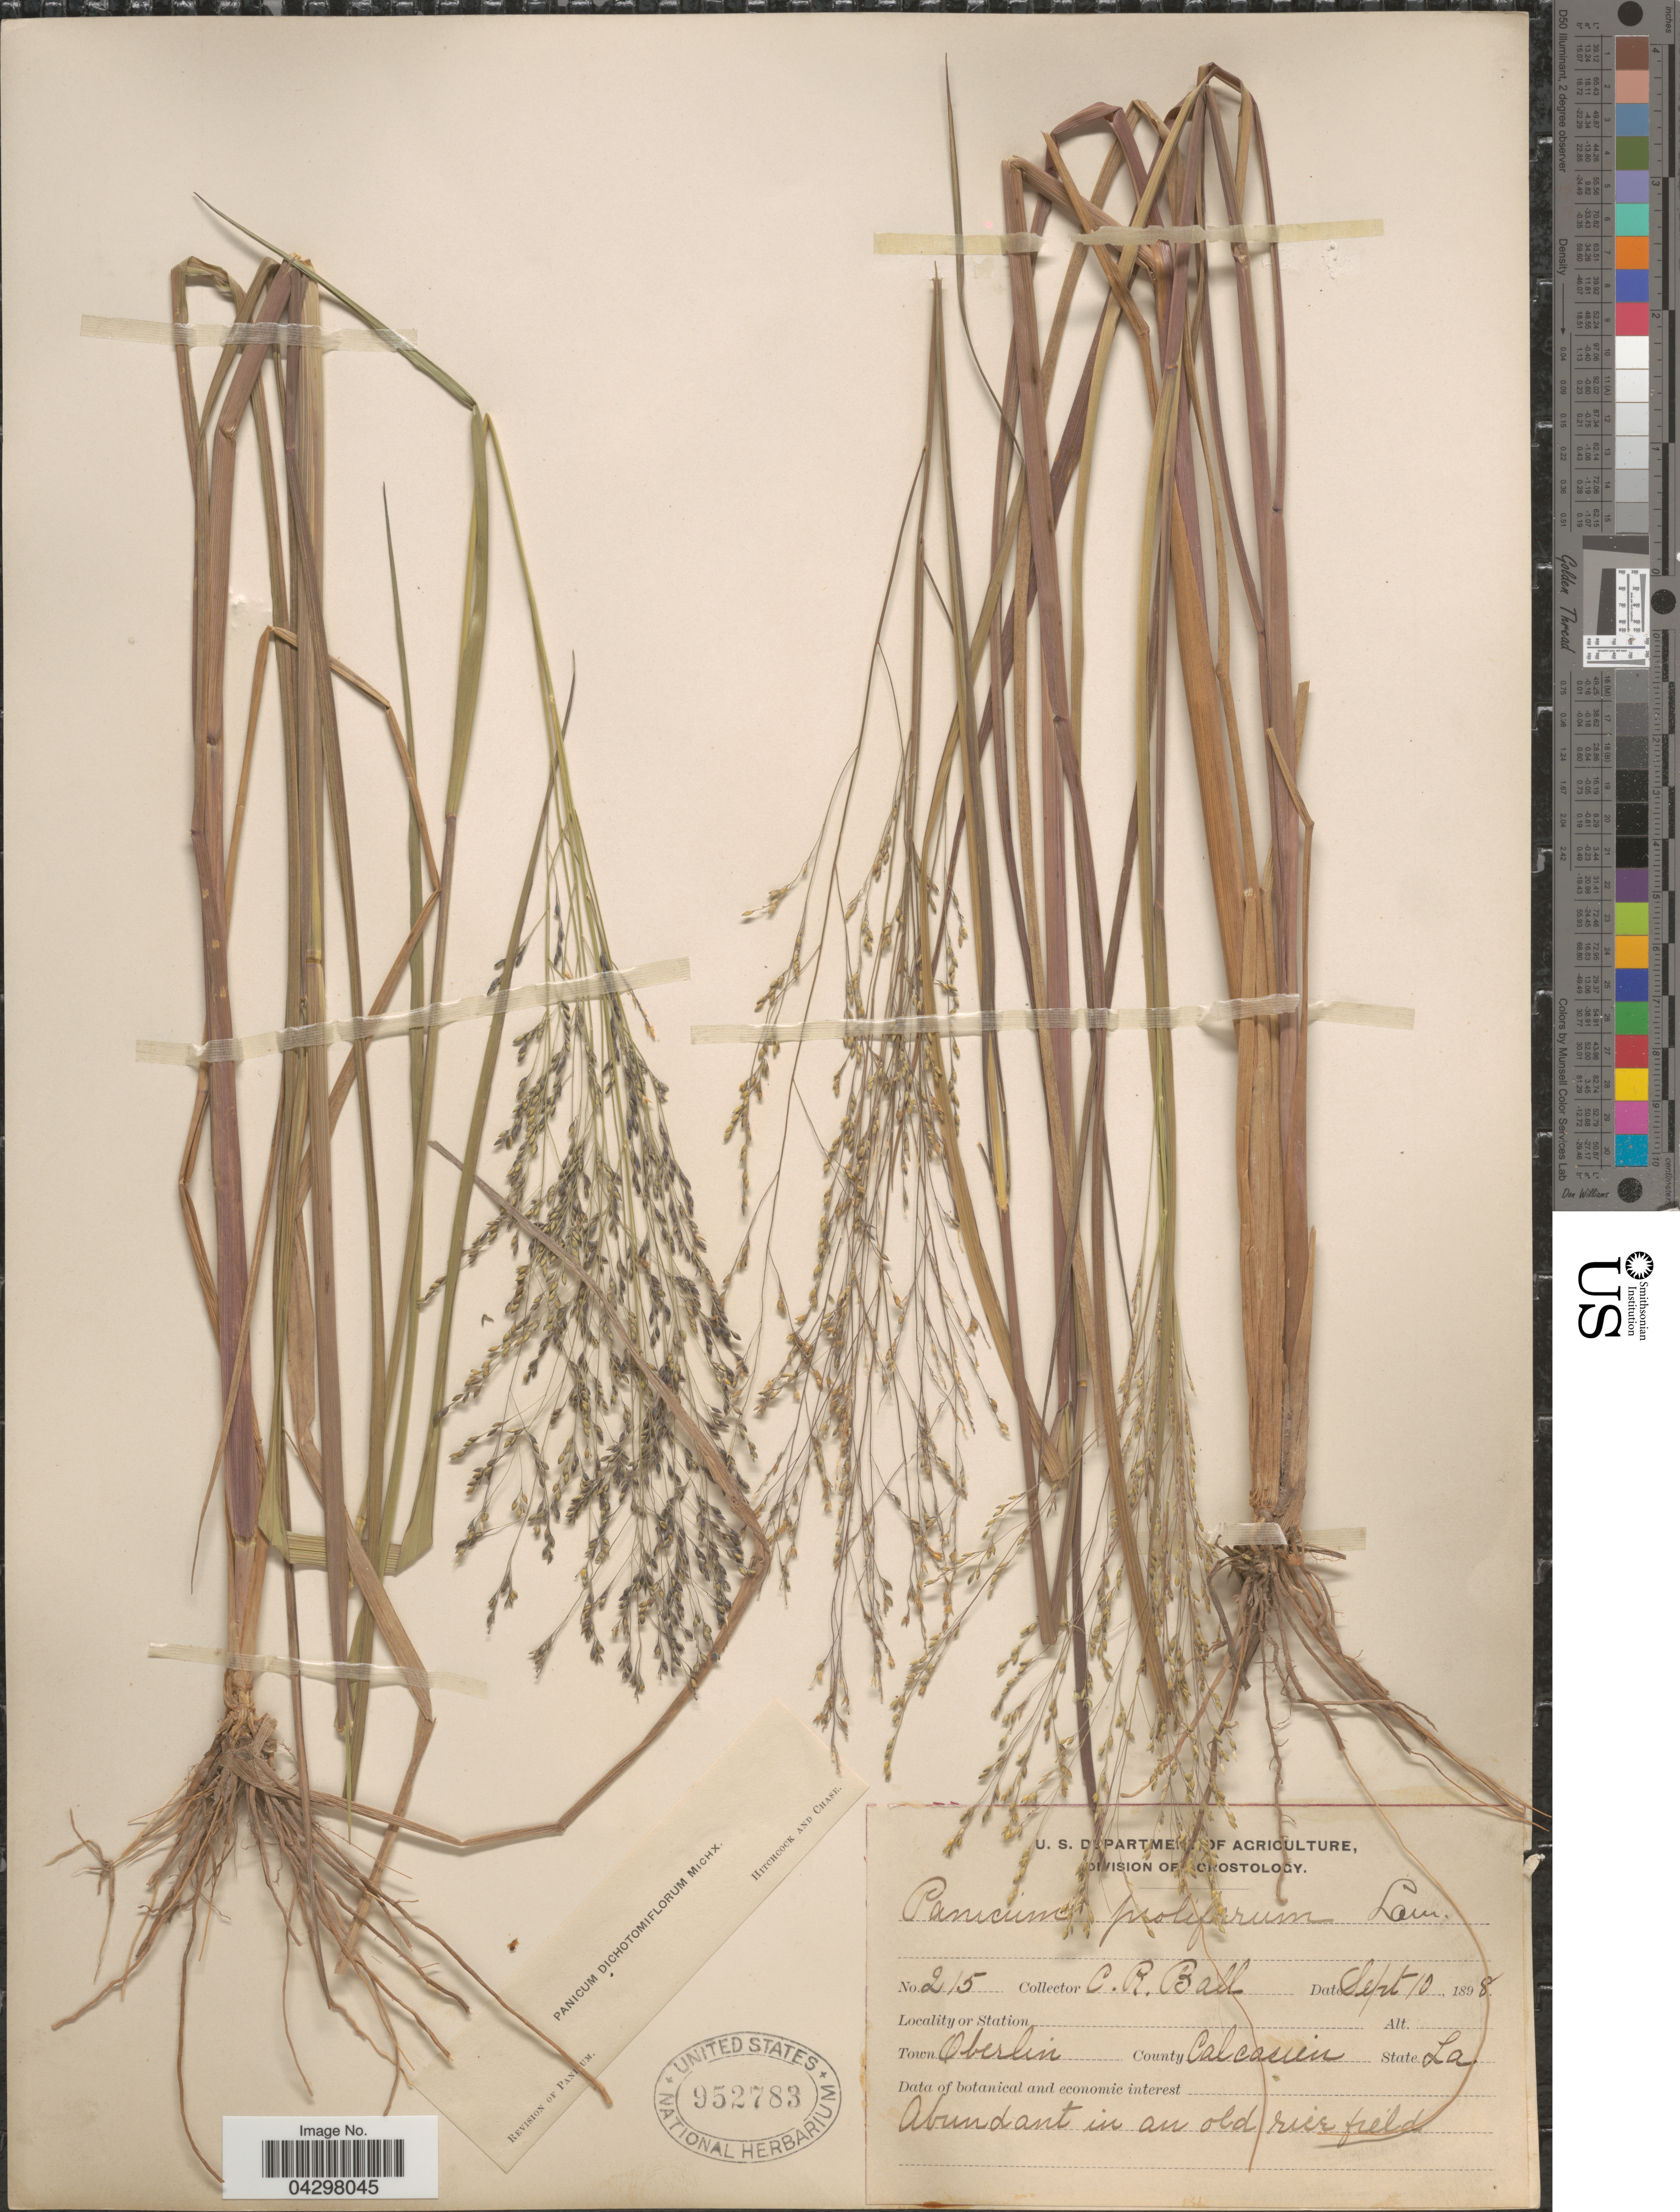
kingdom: Plantae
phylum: Tracheophyta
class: Liliopsida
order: Poales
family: Poaceae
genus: Panicum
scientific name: Panicum dichotomiflorum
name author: Michx.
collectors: C. R. Ball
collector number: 215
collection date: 1898-09-10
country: United States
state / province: Louisiana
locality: Town Oberlin. County Calcasieu.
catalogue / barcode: US 952783